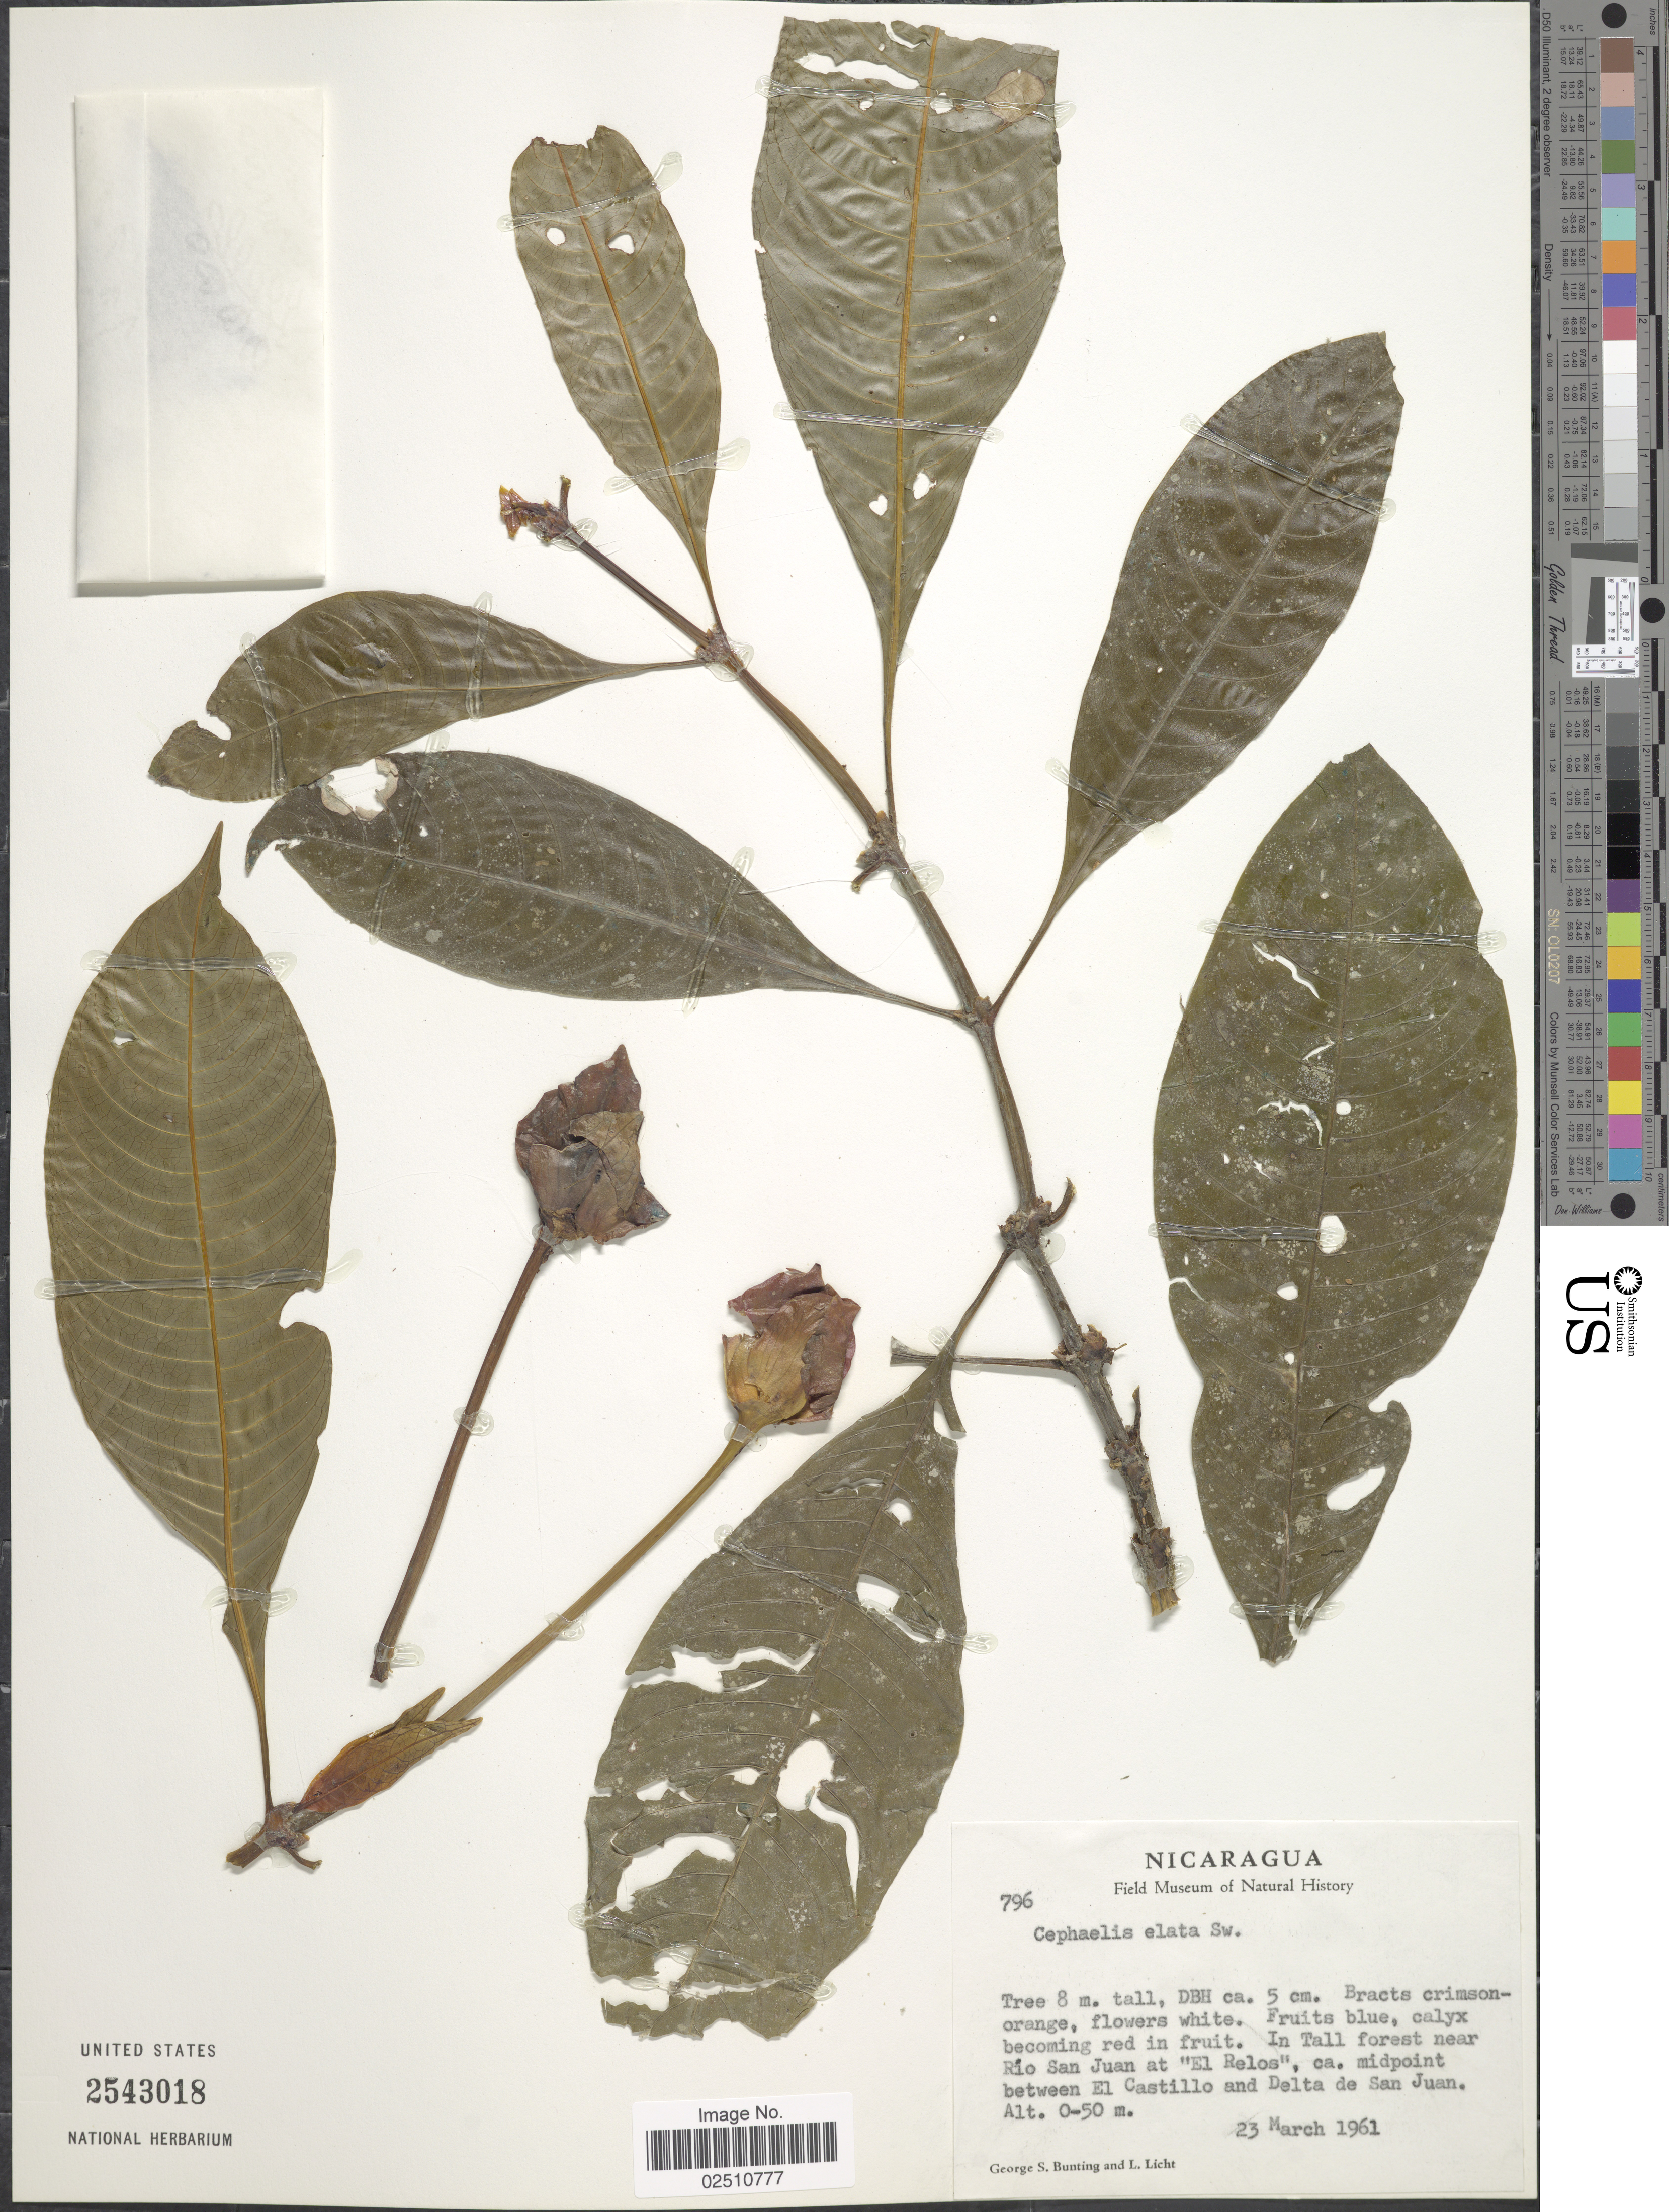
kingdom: Plantae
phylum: Tracheophyta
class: Magnoliopsida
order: Gentianales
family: Rubiaceae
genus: Psychotria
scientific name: Psychotria elata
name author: (Sw.) Hammel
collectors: G. S. Bunting & L. Licht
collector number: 796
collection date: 1961-03-23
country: Nicaragua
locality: In tall forest near Rio San Juan at "El Relos", ca. midpoint between El Castillo and Delta de San Juan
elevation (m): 0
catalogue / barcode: US 2543018